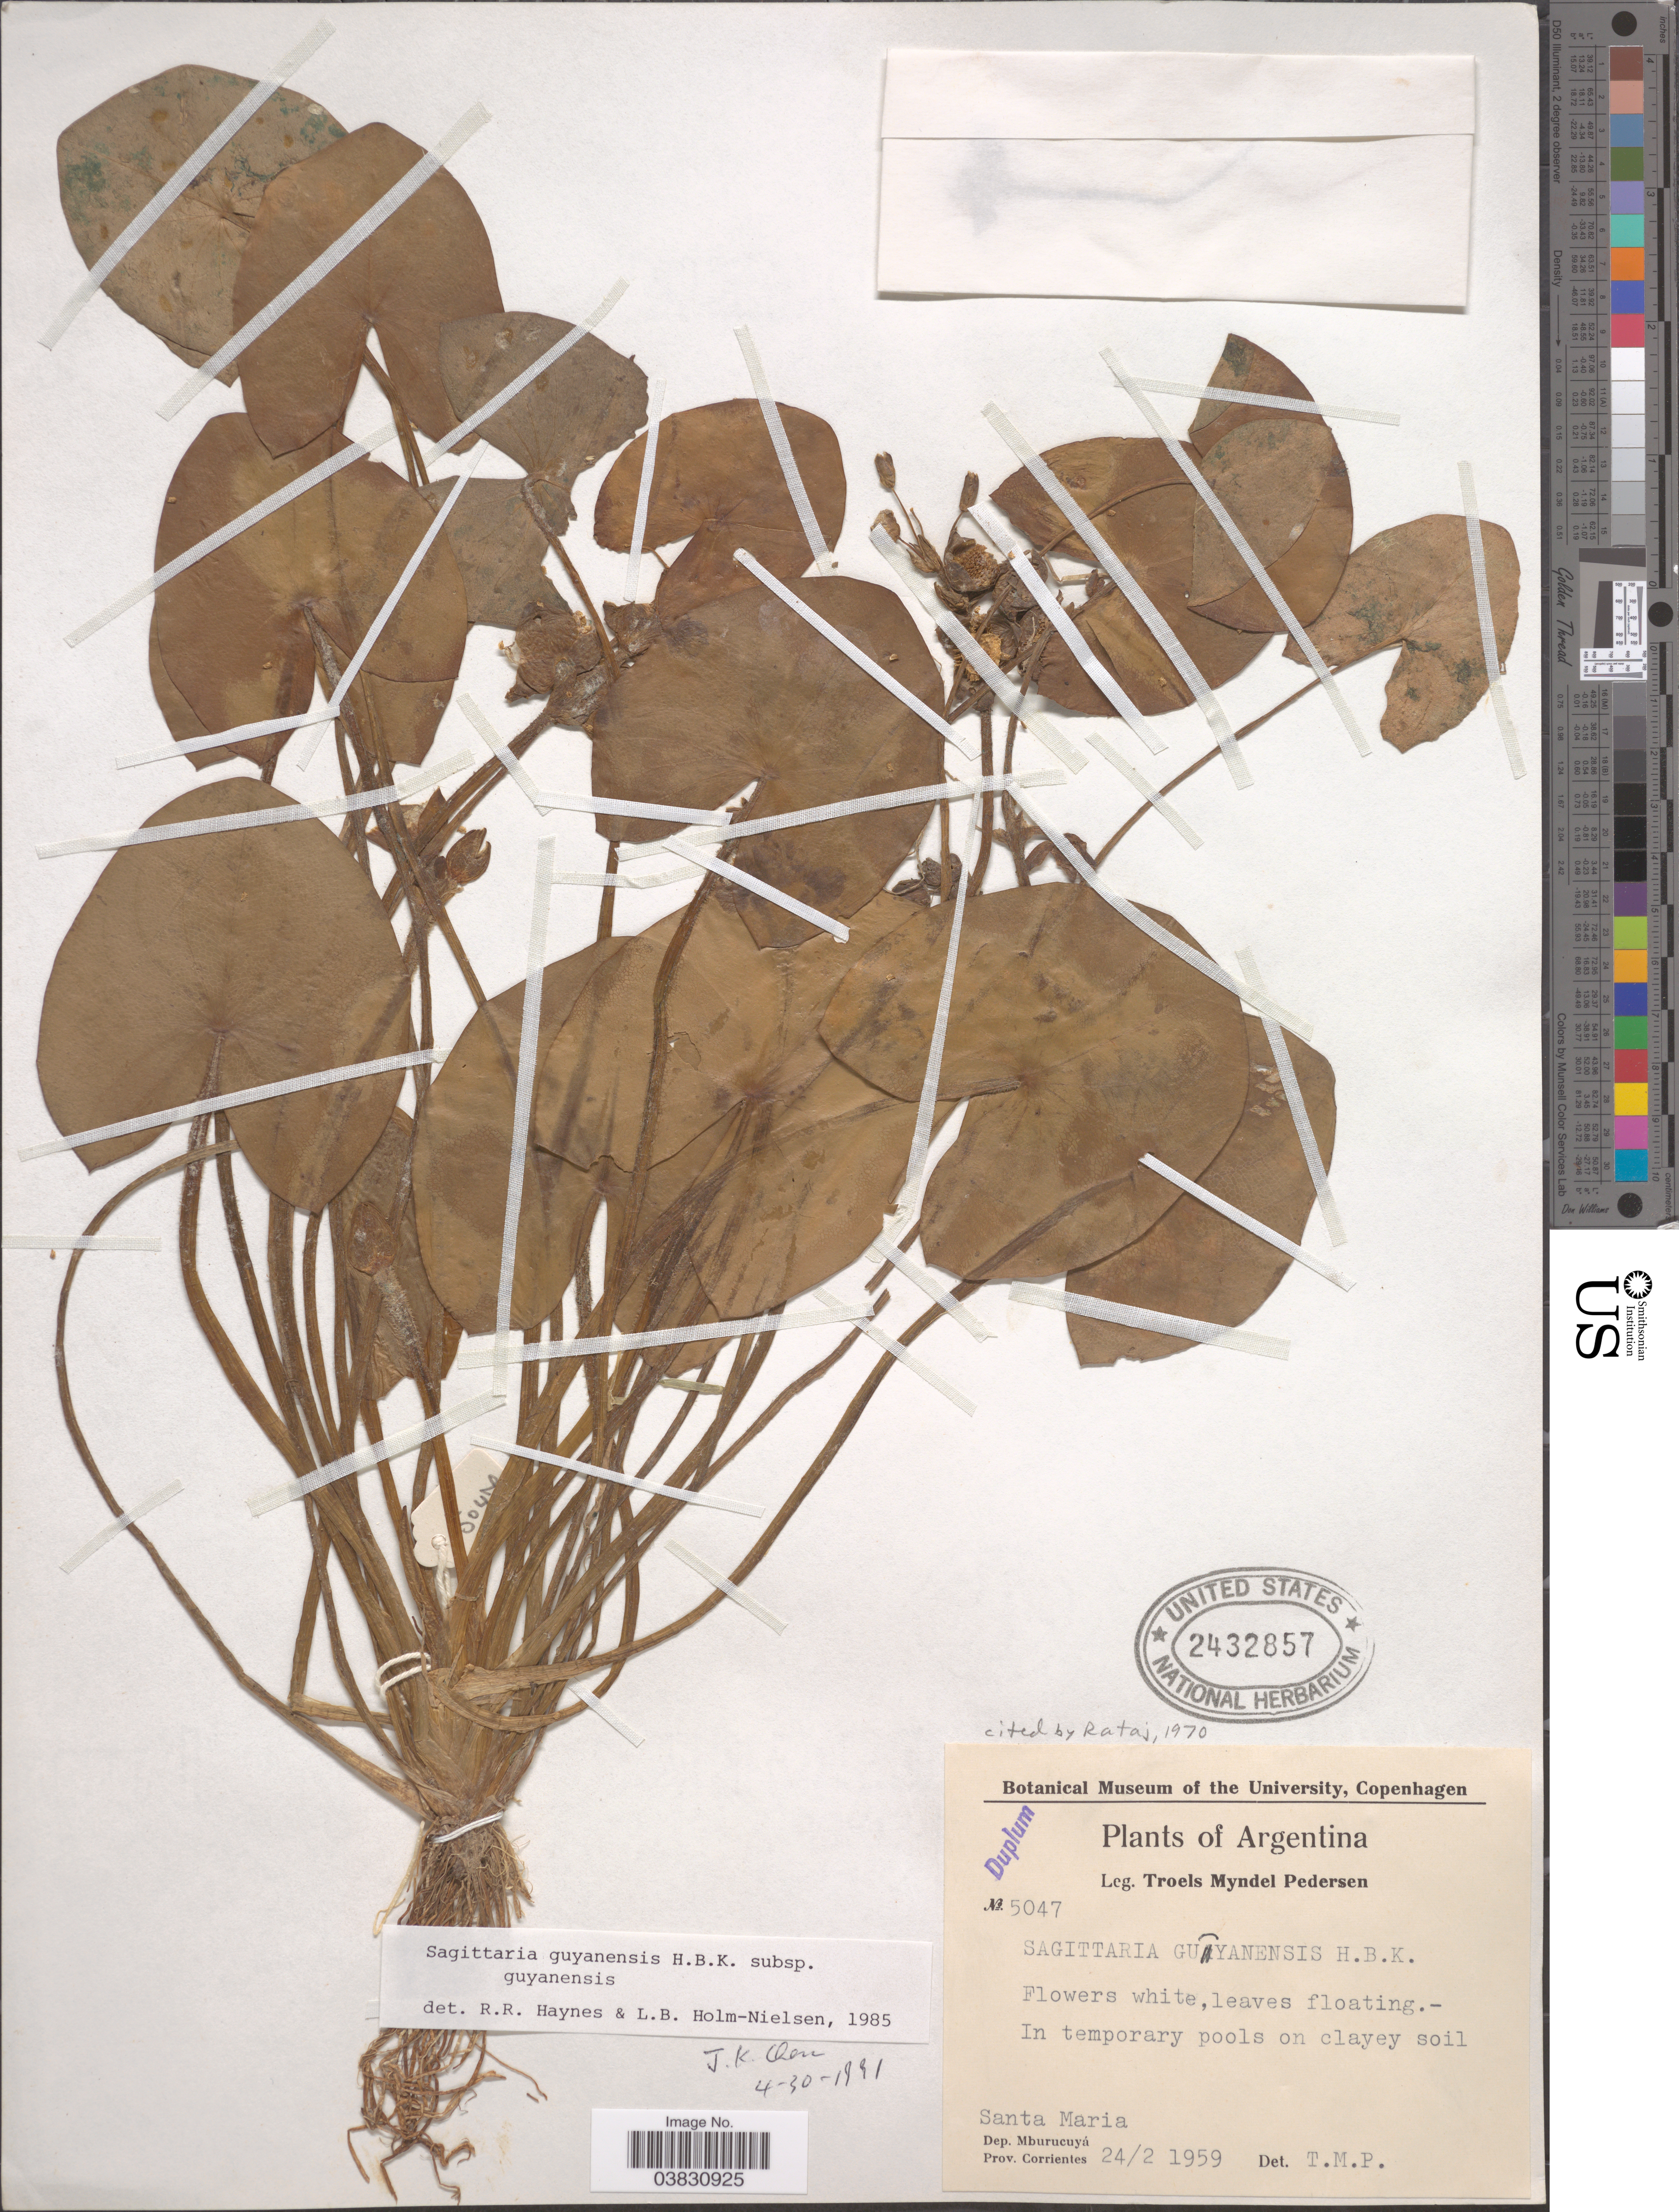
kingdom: Plantae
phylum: Tracheophyta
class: Liliopsida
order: Alismatales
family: Alismataceae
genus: Sagittaria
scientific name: Sagittaria guayanensis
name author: Kunth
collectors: T. Pederson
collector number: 5047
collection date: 1959-02-24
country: Argentina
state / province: Corrientes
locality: Santa Maria. Dep. Mburucuyá.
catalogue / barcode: US 2432857